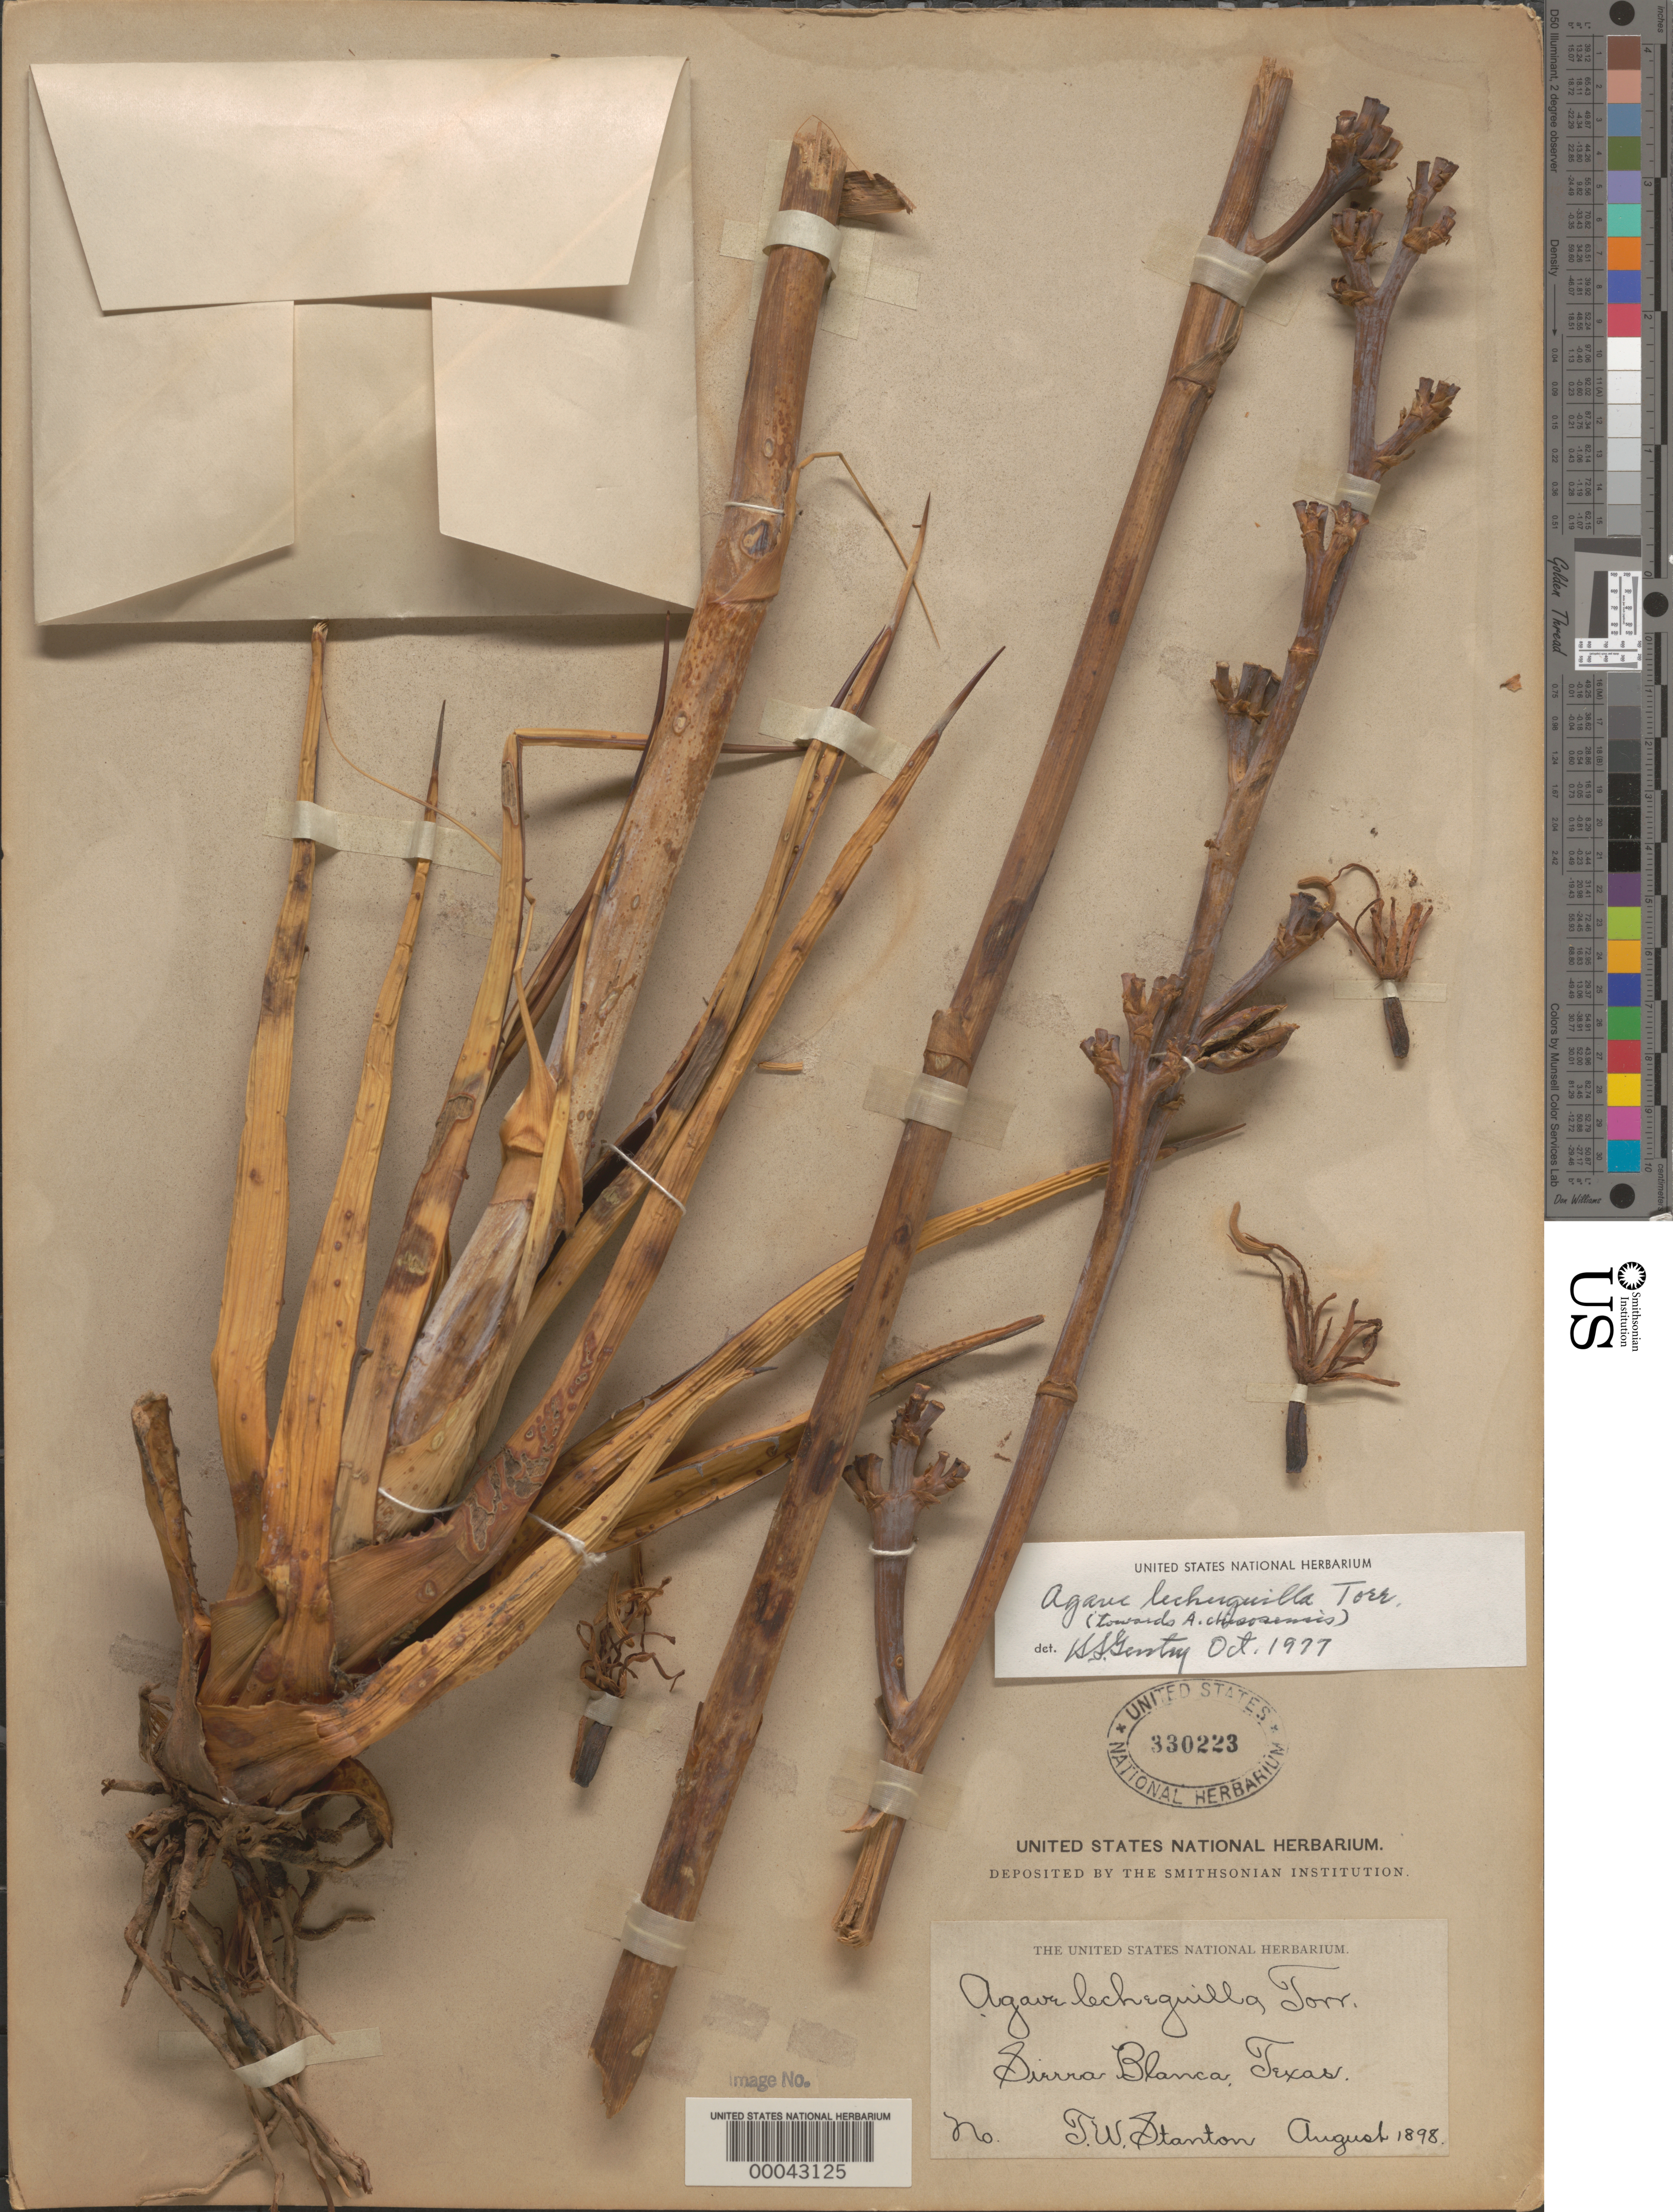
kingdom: Plantae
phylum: Tracheophyta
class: Liliopsida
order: Asparagales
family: Asparagaceae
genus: Agave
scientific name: Agave lechuguilla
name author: Torr.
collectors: T. Stanton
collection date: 1898-08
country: United States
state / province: Texas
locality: Sierra Blanca.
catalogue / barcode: US 330223